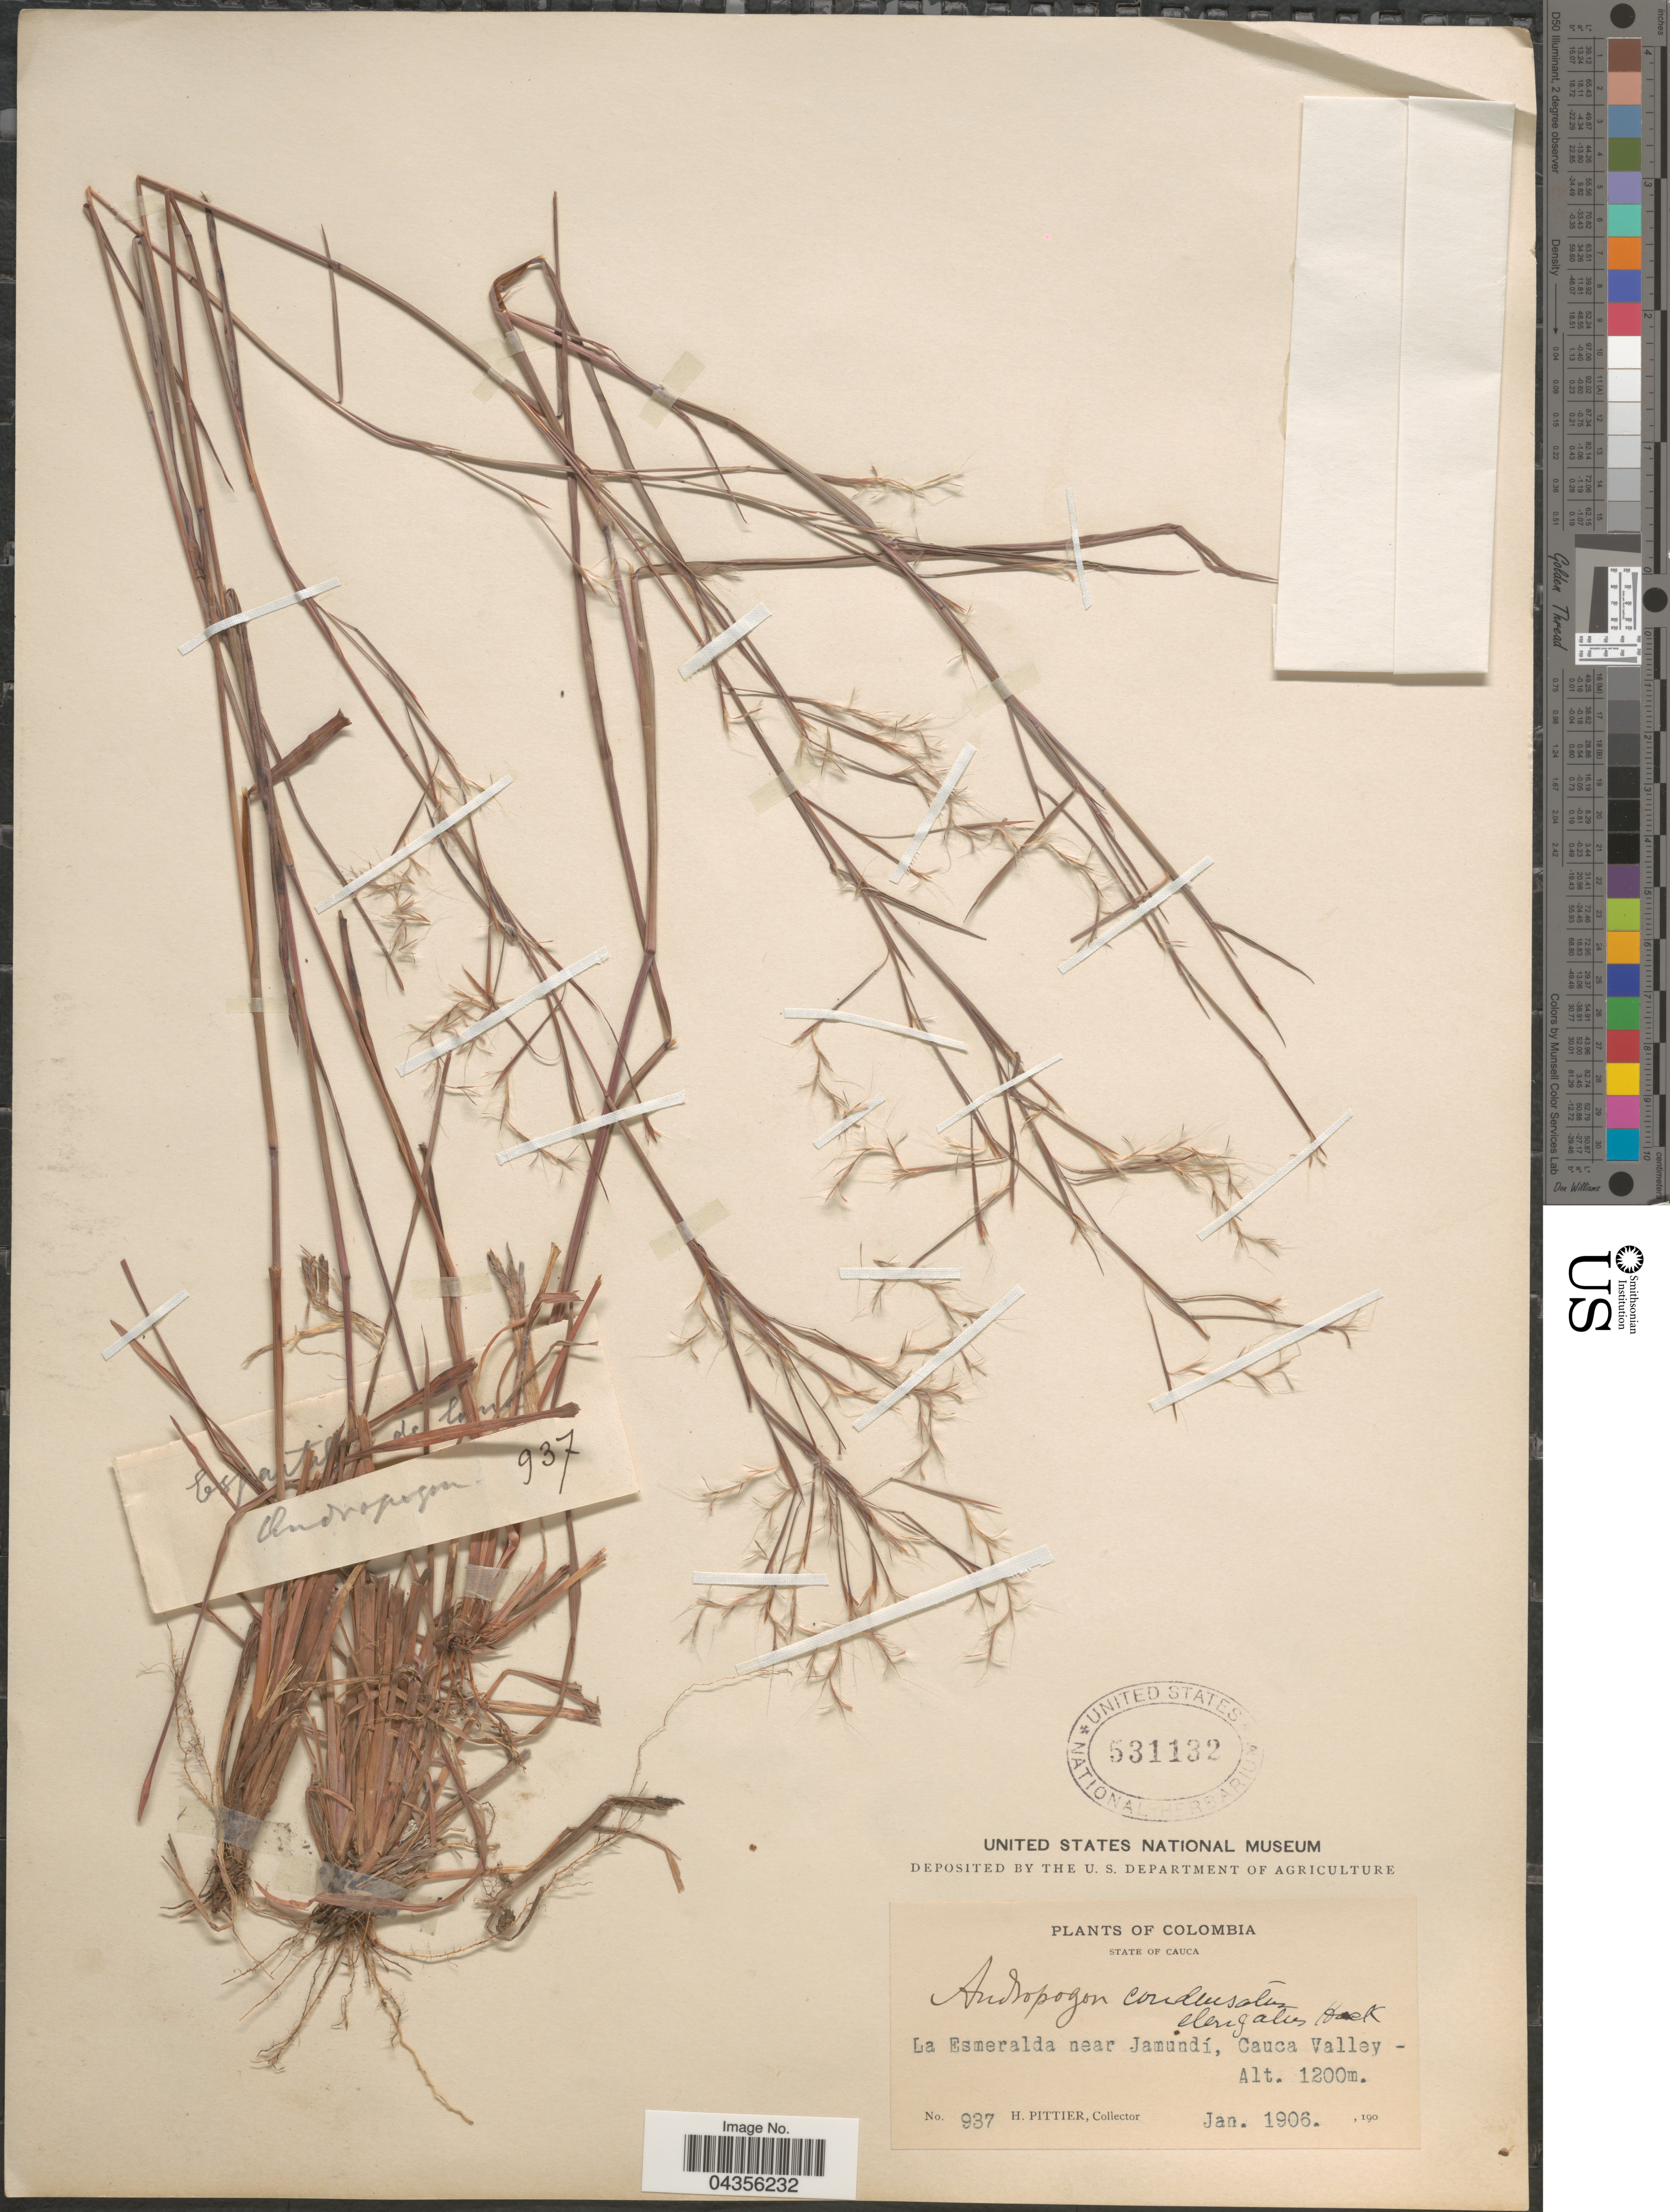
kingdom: Plantae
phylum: Tracheophyta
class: Liliopsida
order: Poales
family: Poaceae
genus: Schizachyrium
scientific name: Schizachyrium condensatum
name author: (Kunth) Nees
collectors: H. F. Pittier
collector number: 937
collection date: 1906-01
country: Colombia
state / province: Cauca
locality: La Esmeralda near Jamundí, Cauca Valley.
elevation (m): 1200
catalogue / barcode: US 531132